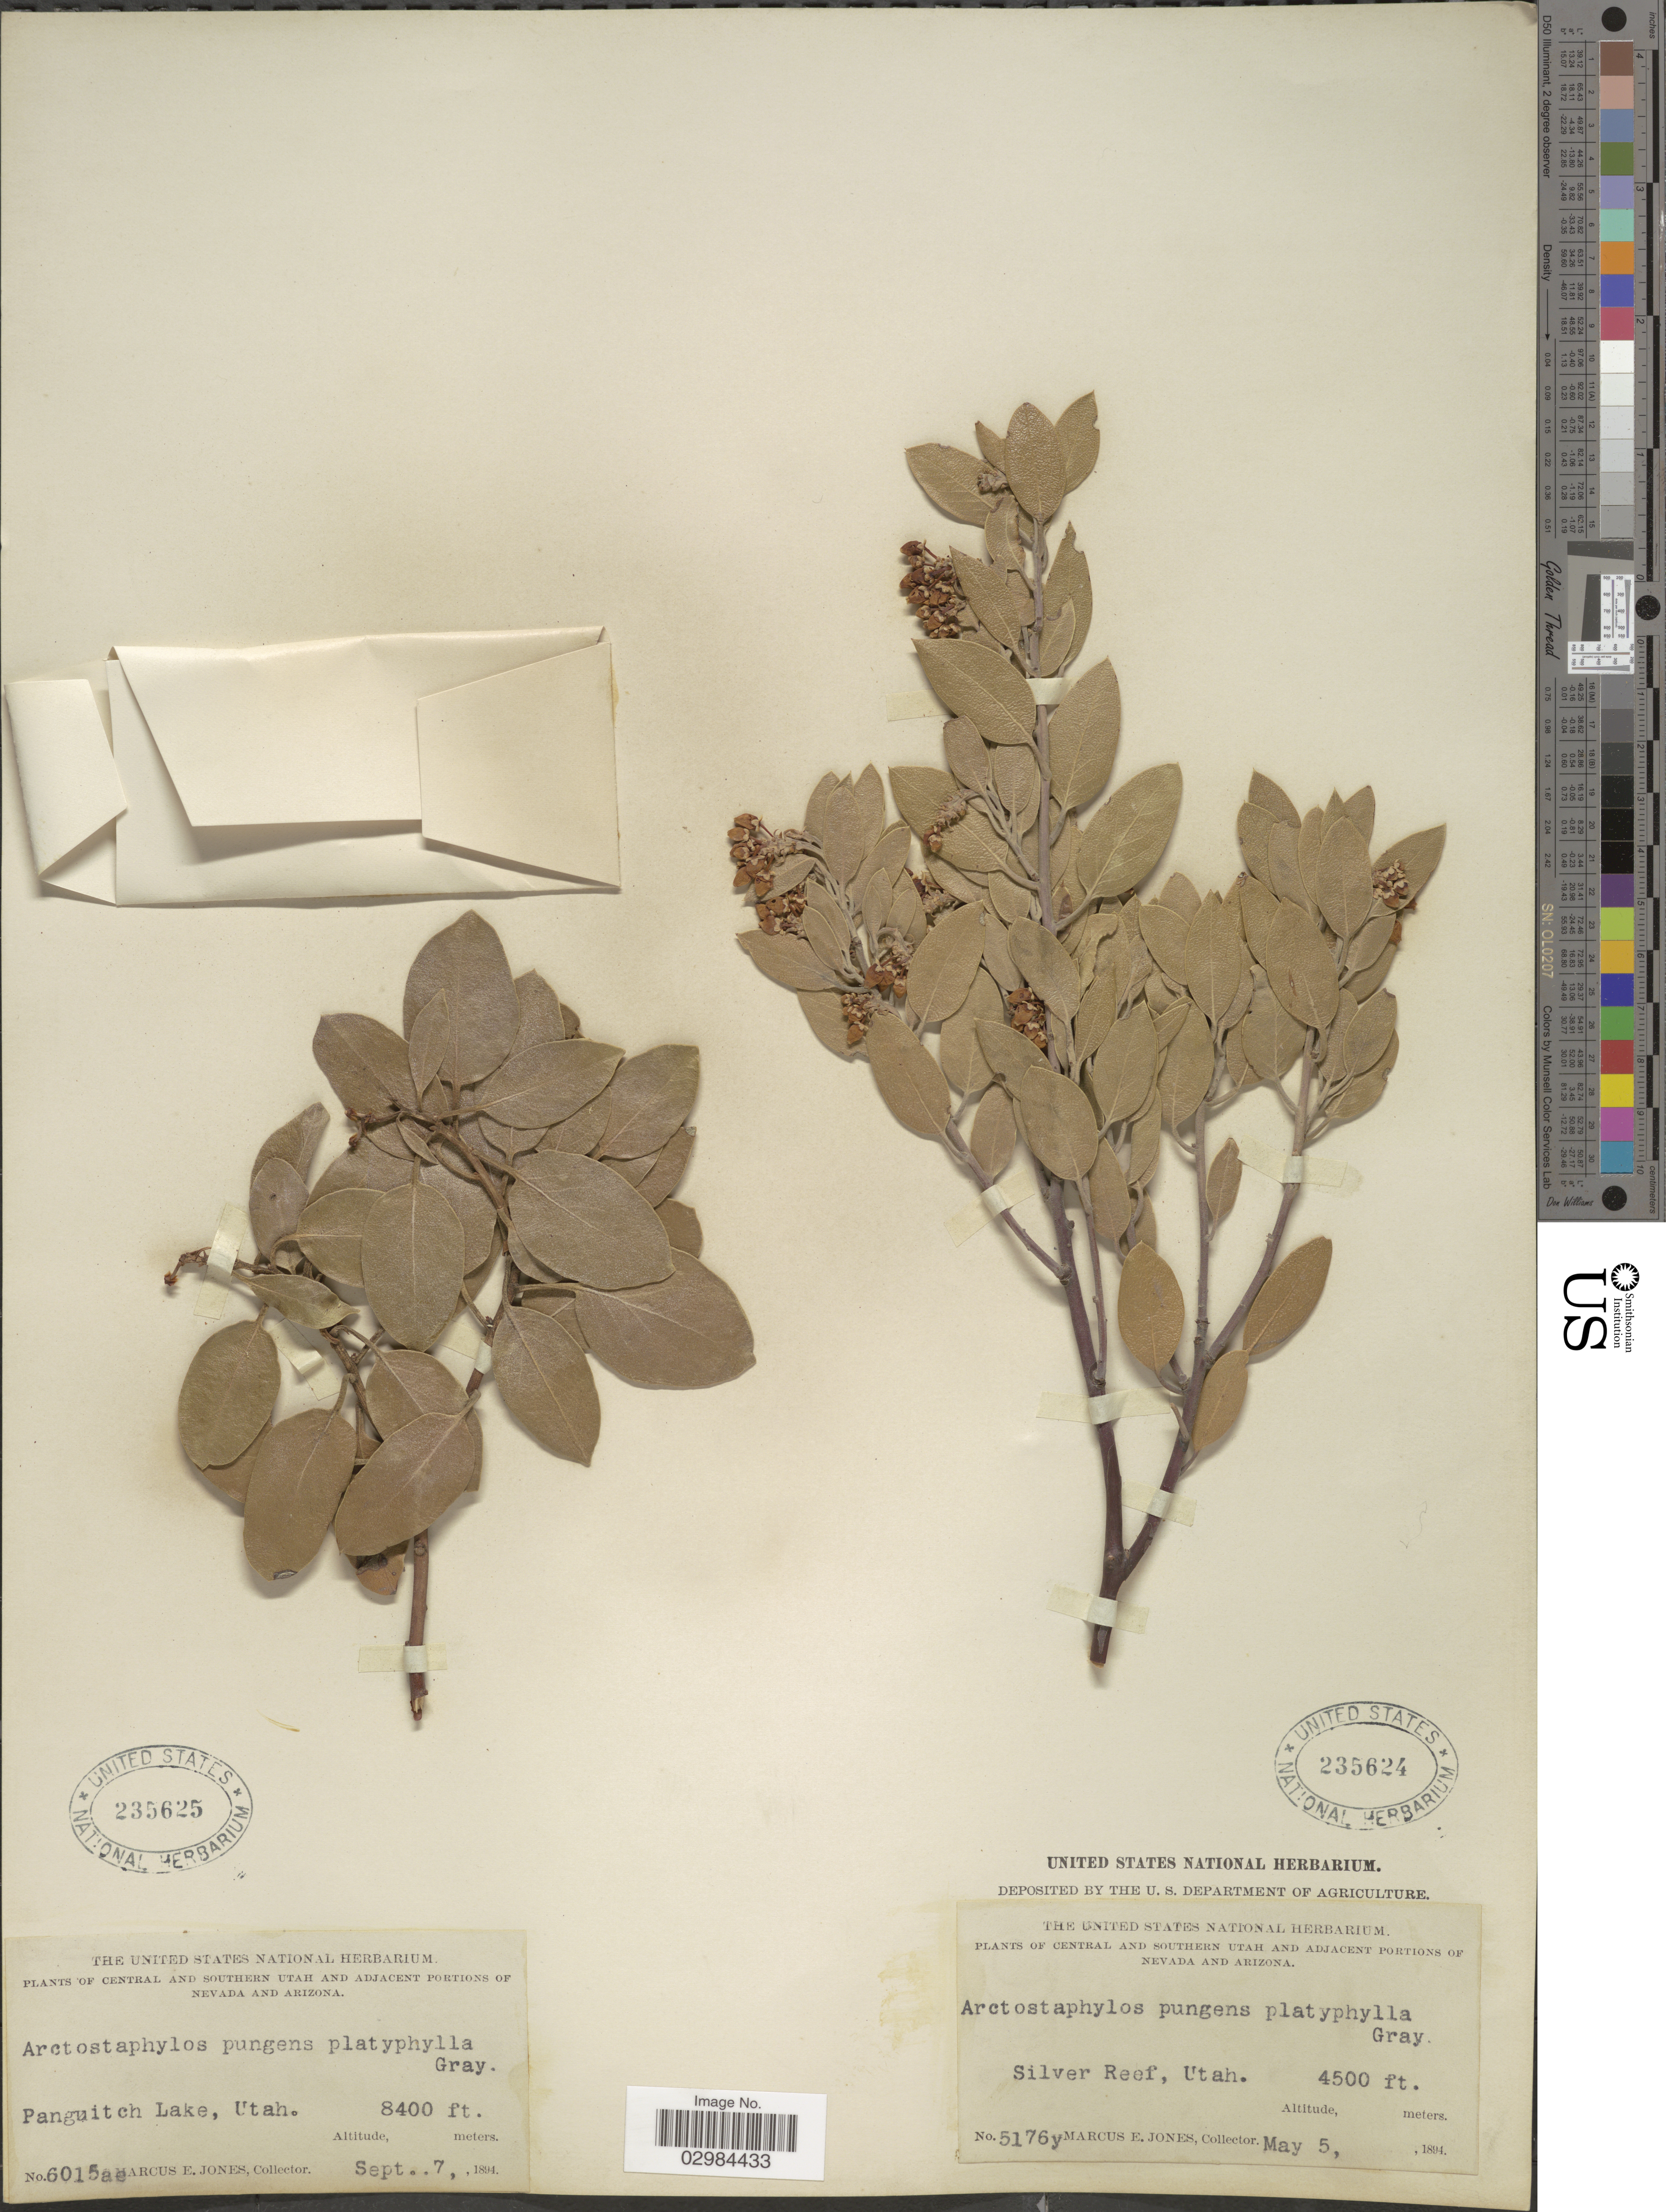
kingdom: Plantae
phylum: Tracheophyta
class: Magnoliopsida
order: Ericales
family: Ericaceae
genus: Arctostaphylos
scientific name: Arctostaphylos platyphylla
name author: (A. Gray) Kuntze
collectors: M. E. Jones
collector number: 5176y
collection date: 1894-05-05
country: United States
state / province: Utah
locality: Central and Southern Utah. Silver Reef.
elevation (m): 1372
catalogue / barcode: US 235624